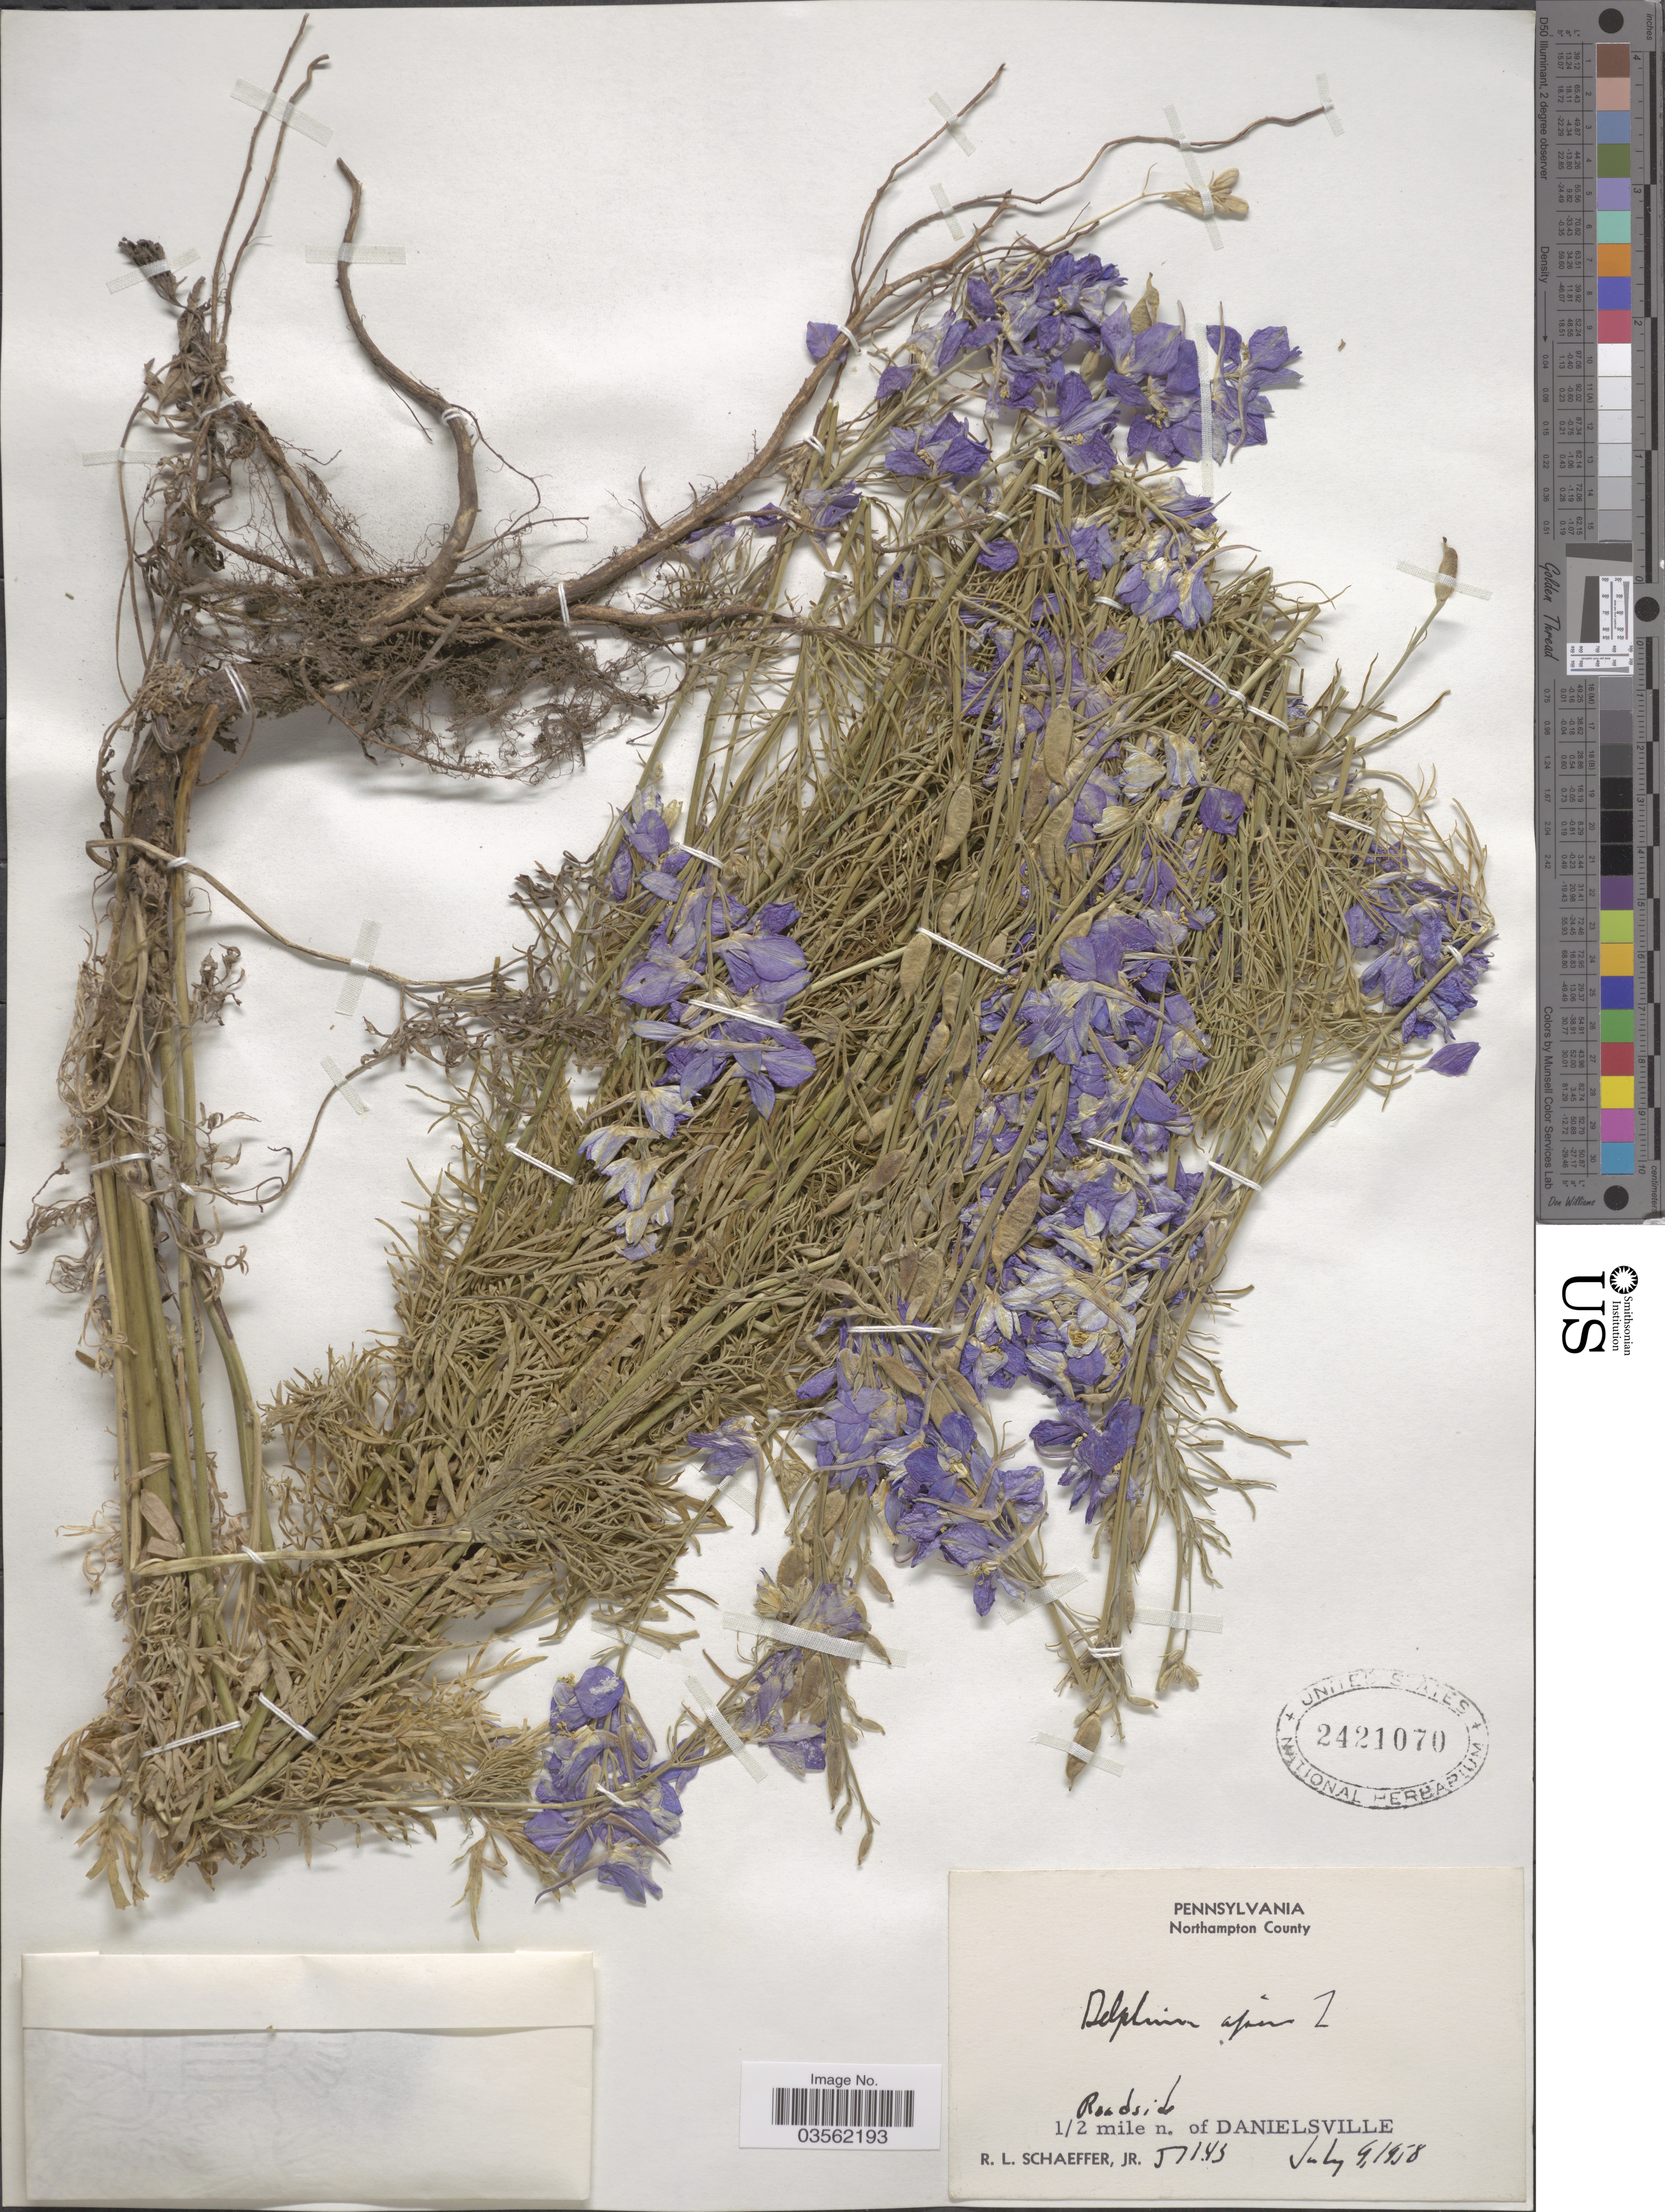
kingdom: Plantae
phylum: Tracheophyta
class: Magnoliopsida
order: Ranunculales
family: Ranunculaceae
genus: Delphinium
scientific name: Delphinium ajacis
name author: L.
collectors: R. L. Schaeffer Jr.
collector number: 57143*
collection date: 1958-07-09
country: United States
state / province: Pennsylvania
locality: Northampton County. Roadside. ½ mile n. of Danielsville.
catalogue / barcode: US 2421070